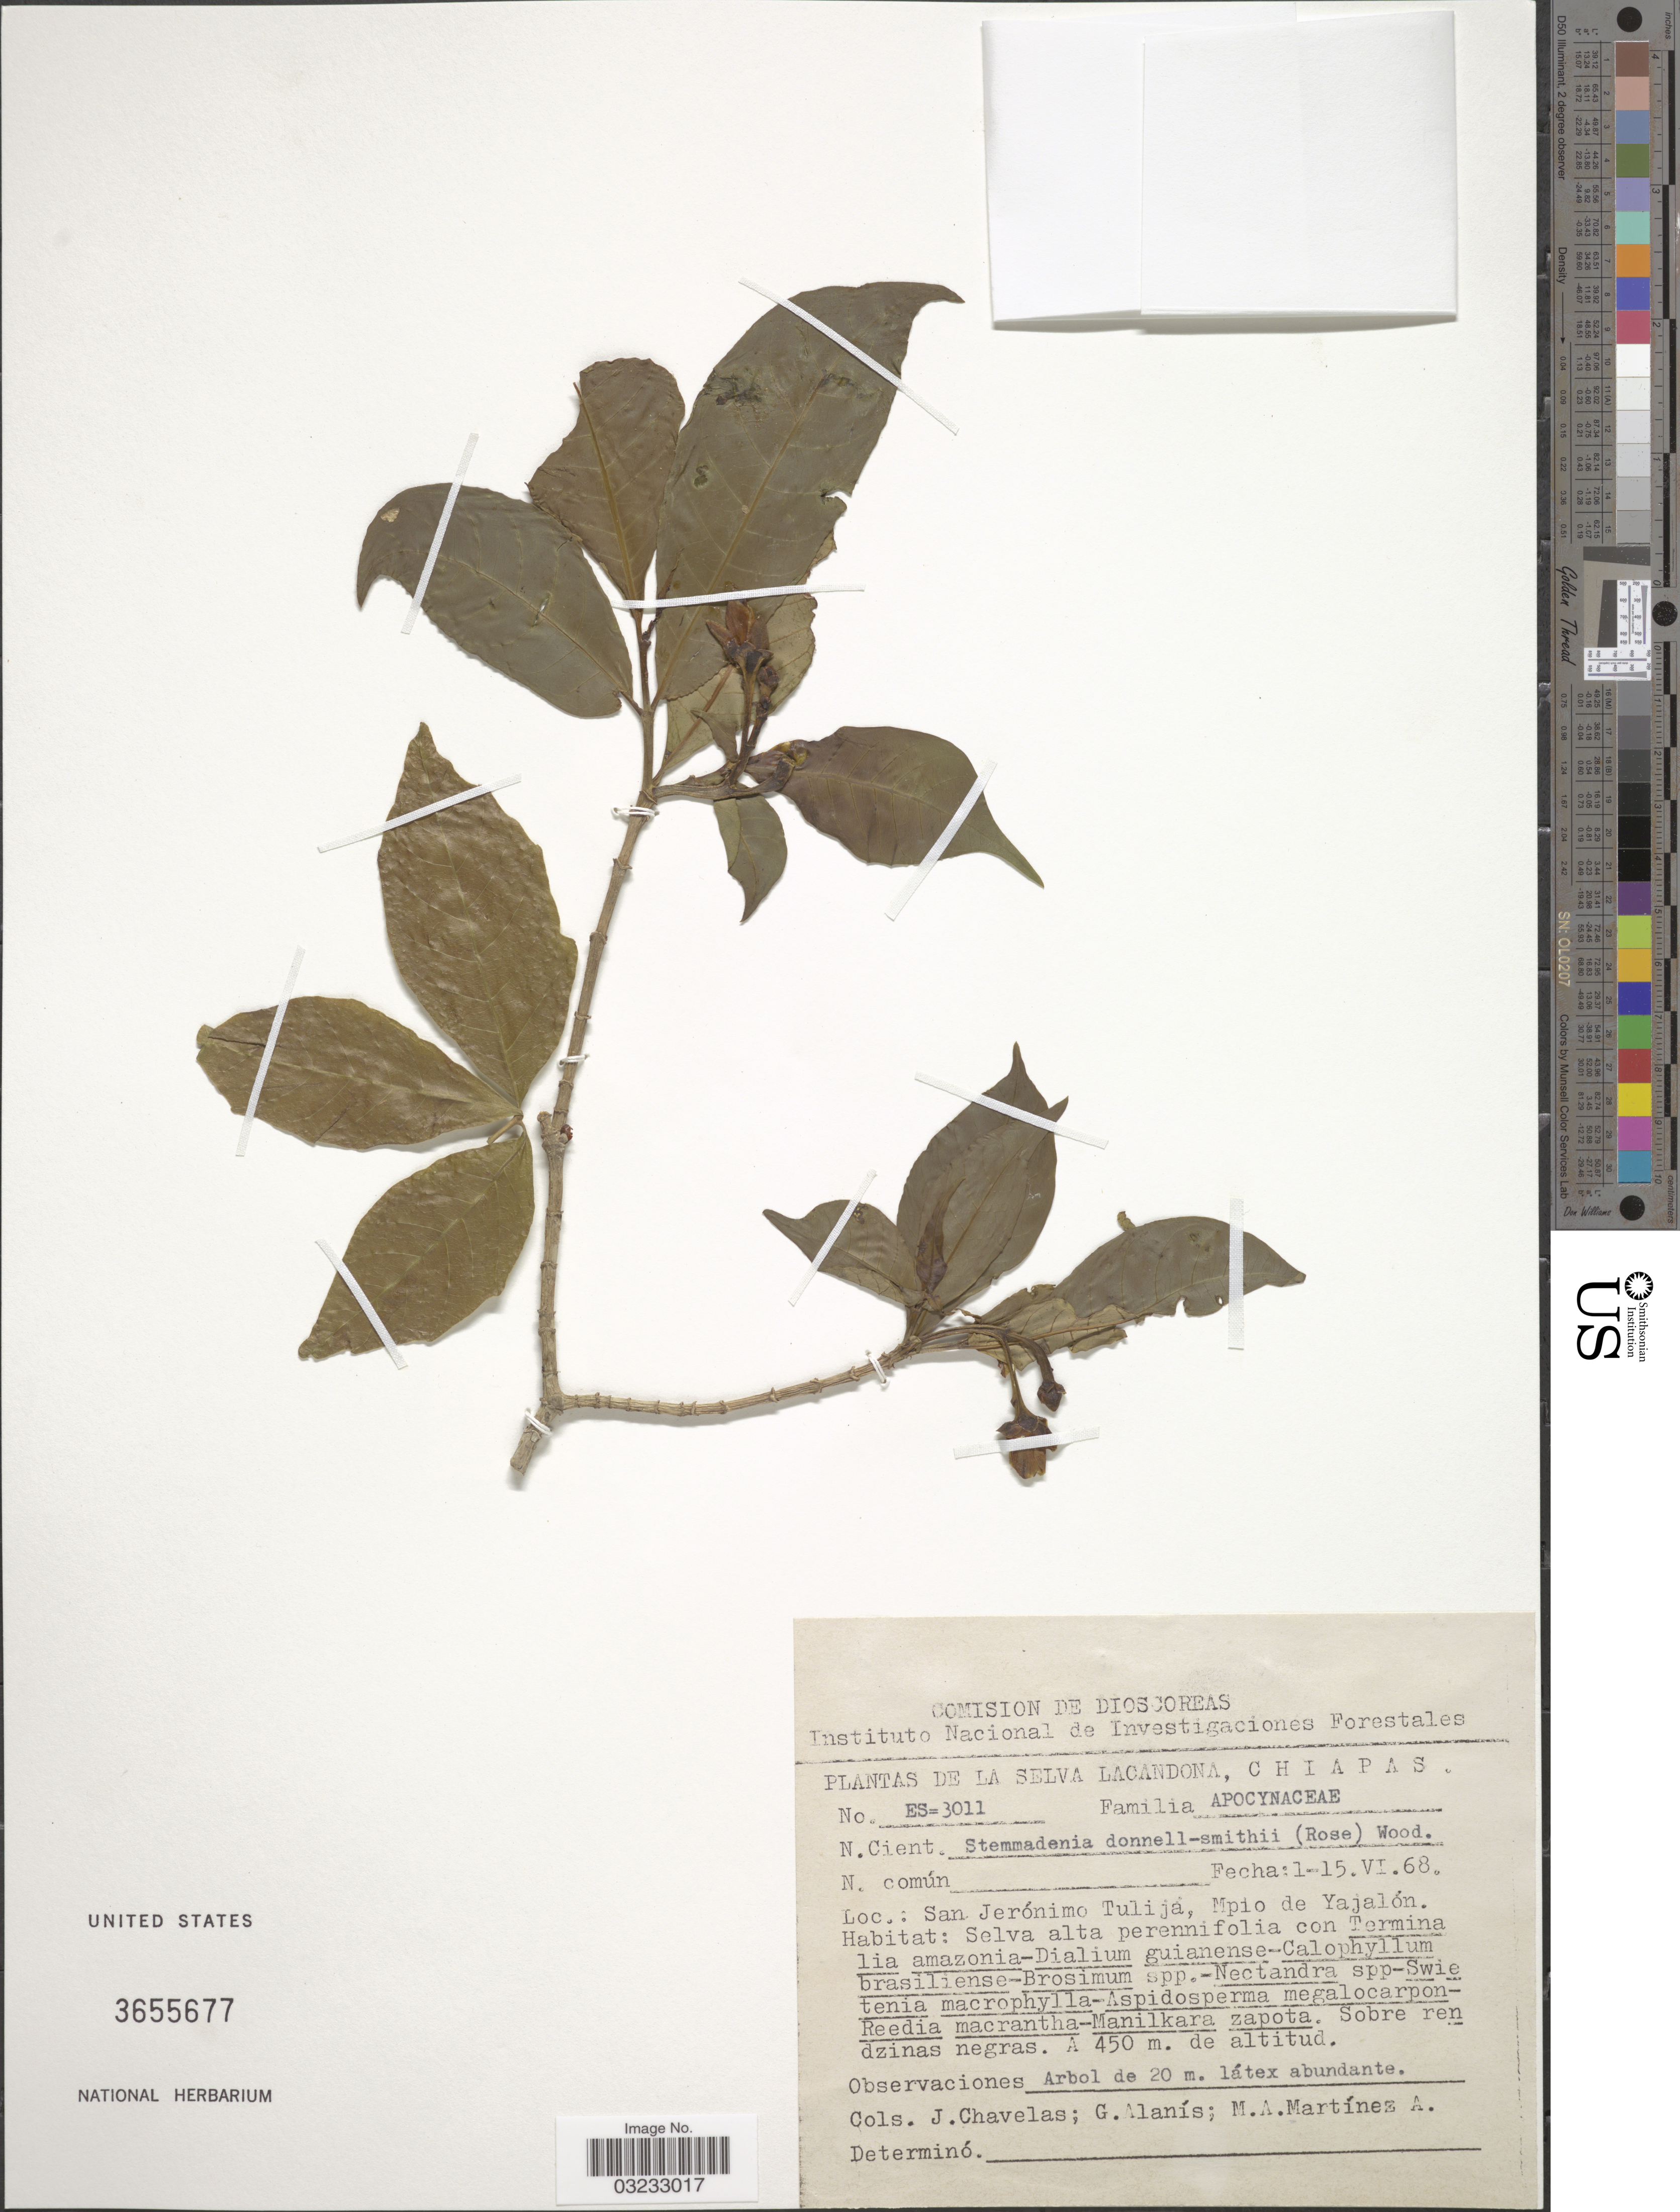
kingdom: Plantae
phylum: Tracheophyta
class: Magnoliopsida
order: Gentianales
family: Apocynaceae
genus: Stemmadenia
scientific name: Stemmadenia donnell-smithii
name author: (Rose ex Donn. Sm.) Woodson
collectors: Chavelas, J., G. Alanis & M. A. Martínez Alfaro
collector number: ES-3011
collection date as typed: Transcribed d/m/y: 1/6/68 to 15/6/68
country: Mexico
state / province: Chiapas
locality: De La Selva Lacandona, San Jerónimo Tulija, Mpio de Yajalón.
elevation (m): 450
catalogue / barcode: US 3655677